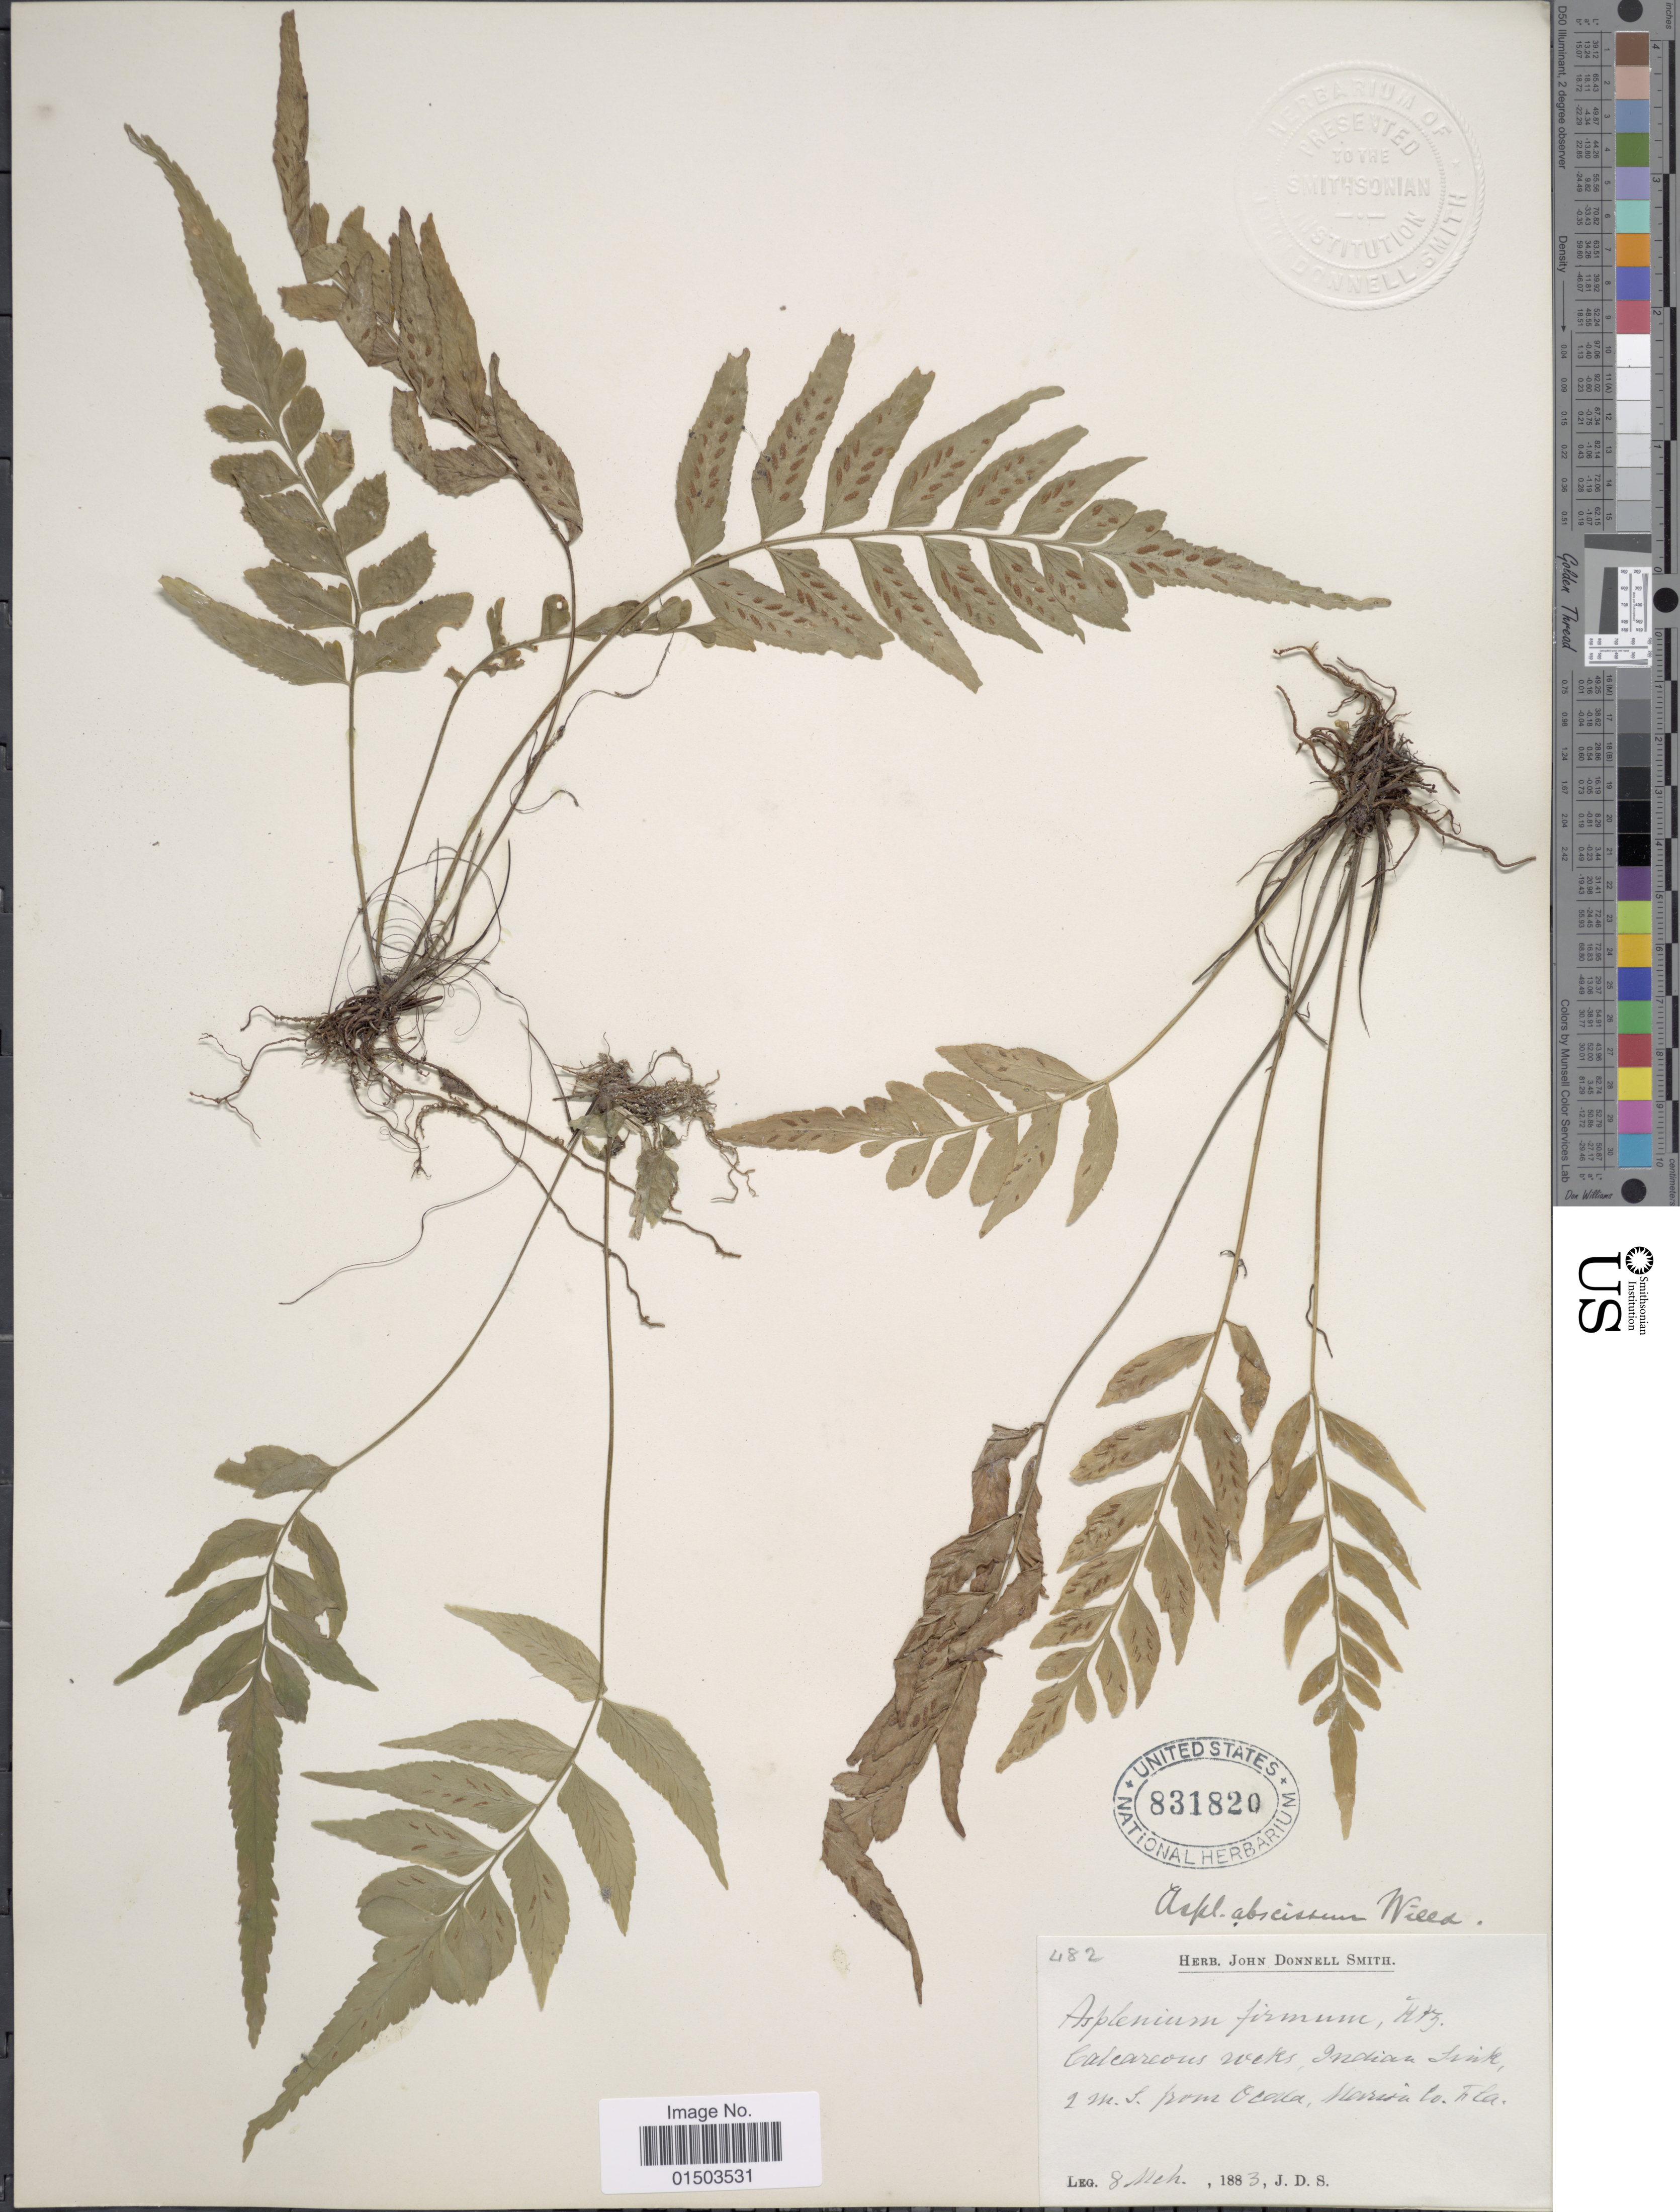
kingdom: Plantae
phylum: Tracheophyta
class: Polypodiopsida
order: Polypodiales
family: Aspleniaceae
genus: Asplenium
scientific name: Asplenium abscissum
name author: Willd.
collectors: J. Donnell Smith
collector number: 482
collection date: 1883-03-08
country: United States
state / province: Florida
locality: Indian Sink, 2 m.s. from Ocala, Marisa Co. Fla.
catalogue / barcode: US 831820